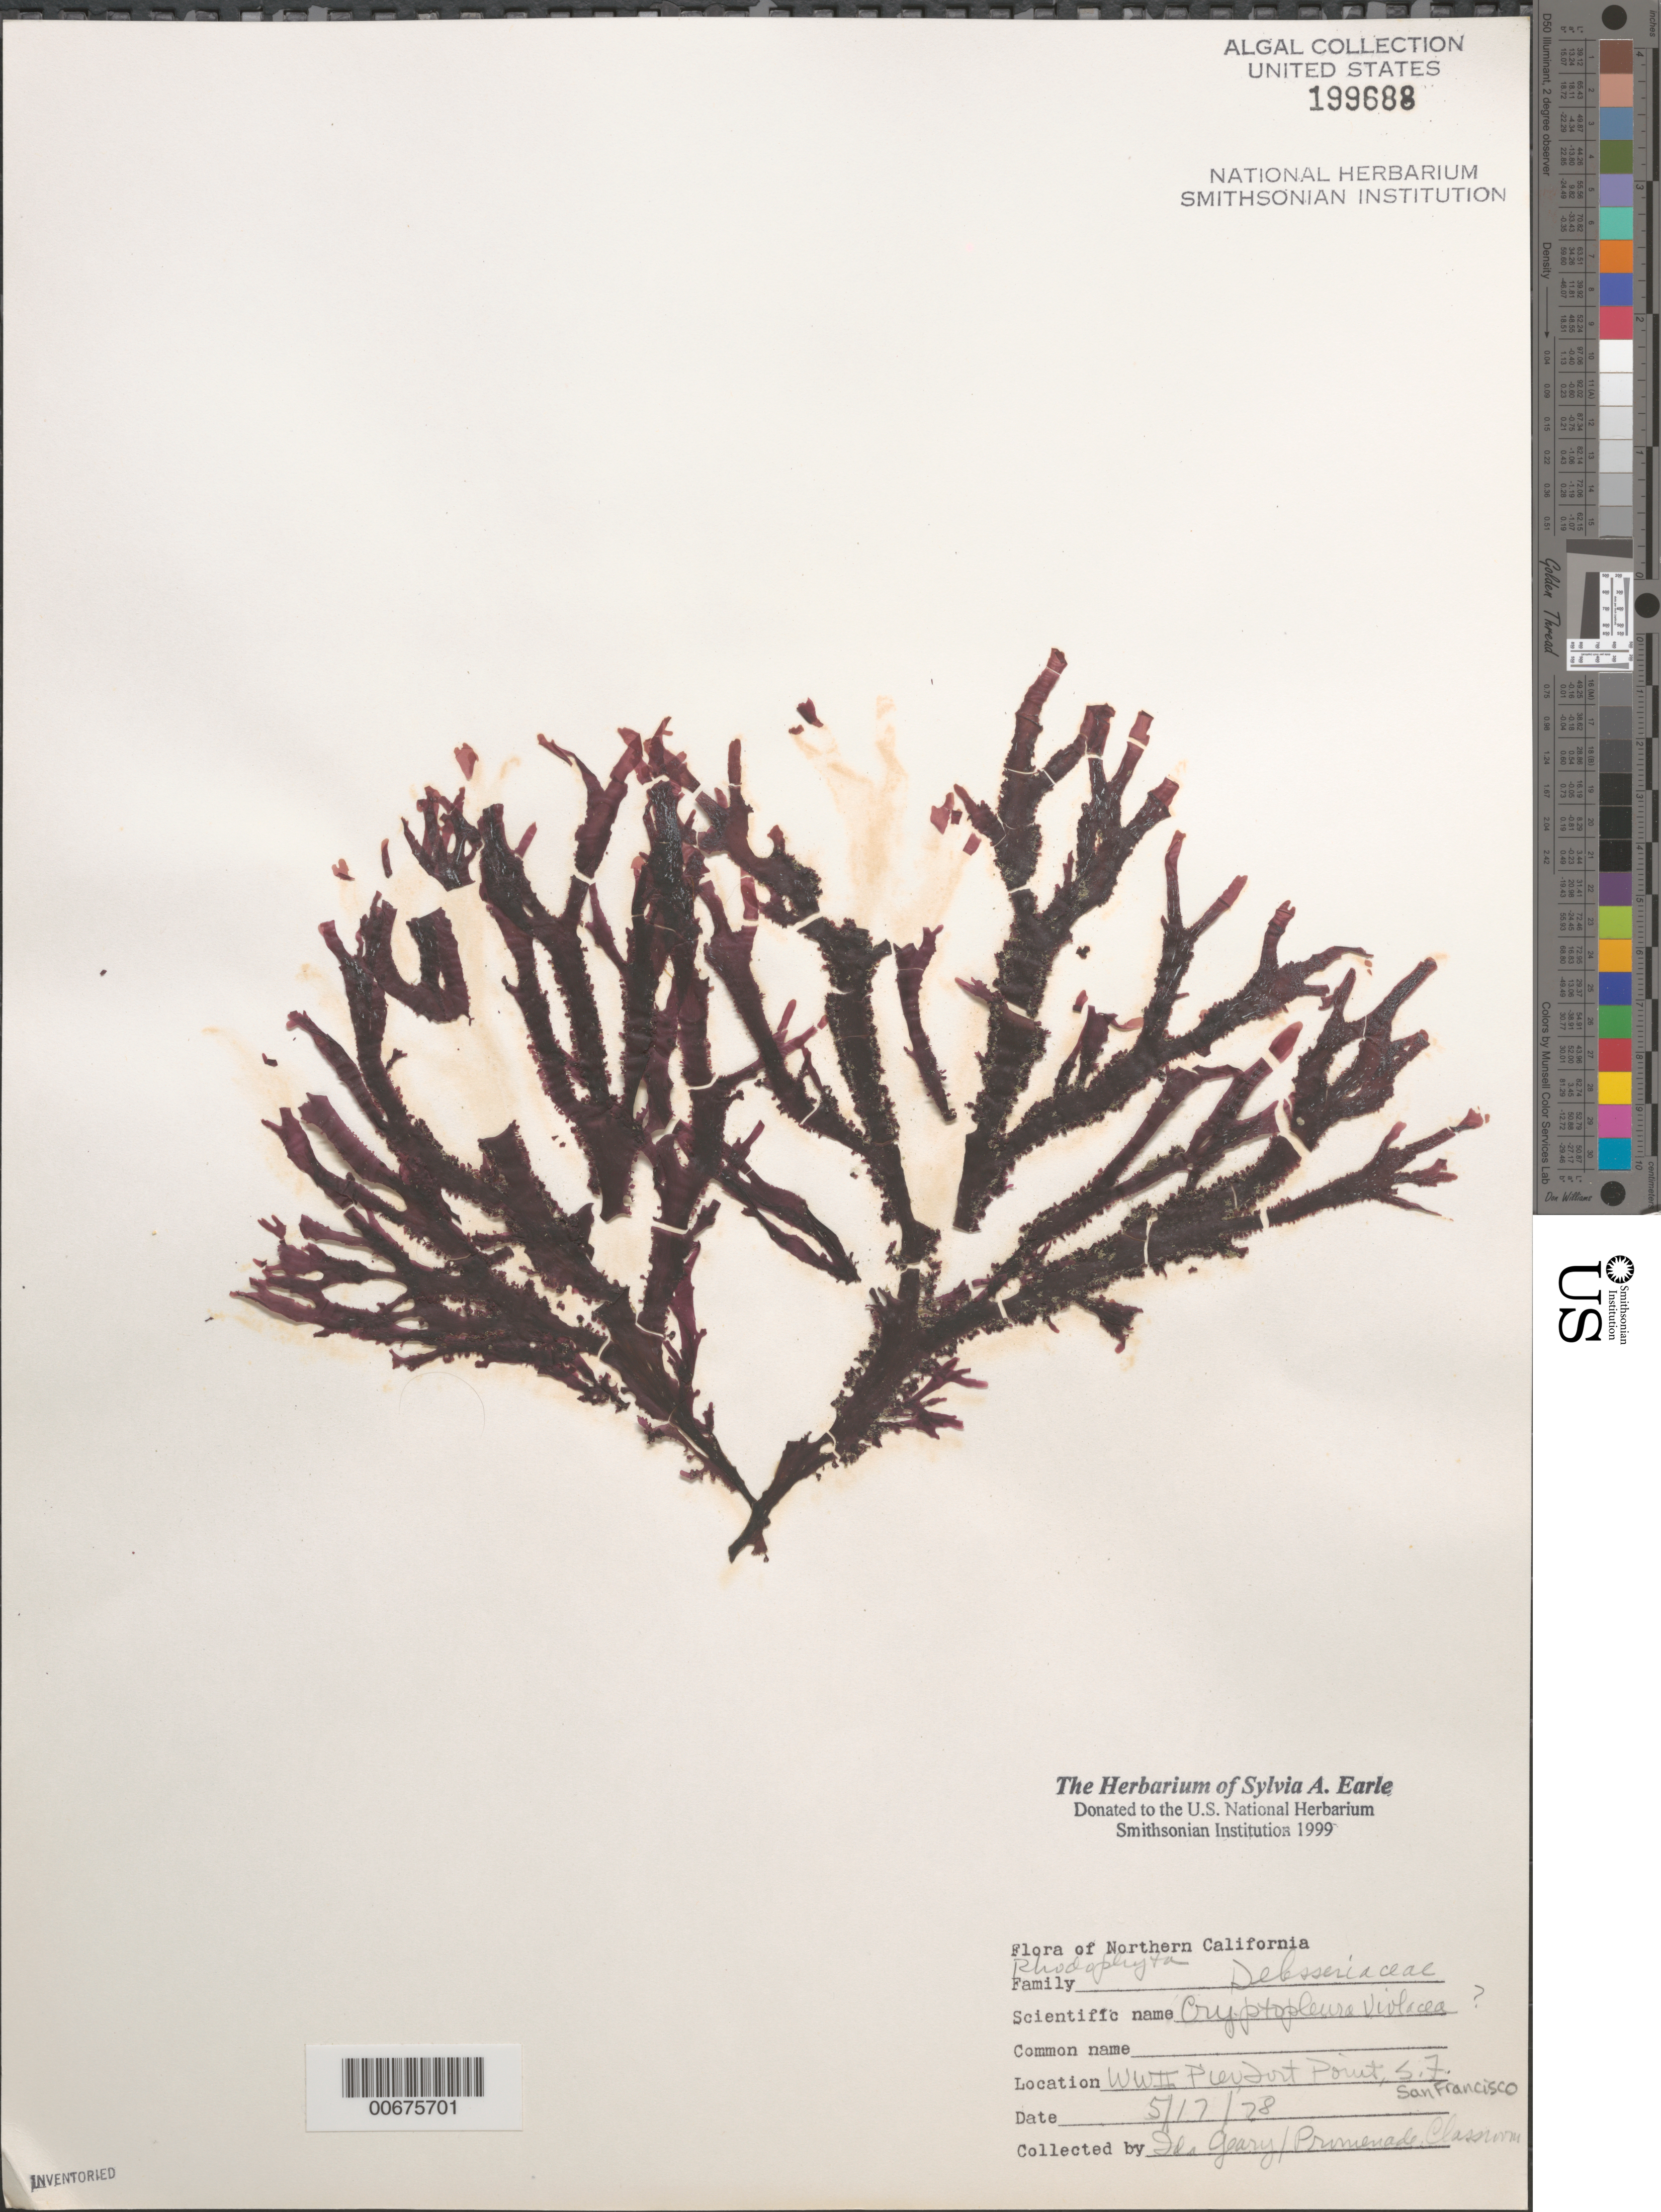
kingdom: Plantae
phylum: Rhodophyta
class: Florideophyceae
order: Ceramiales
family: Delesseriaceae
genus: Cryptopleura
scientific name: Cryptopleura violacea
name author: (J. Ag.) Kylin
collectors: I. Geary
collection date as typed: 17 May 1978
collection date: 1978-05-17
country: United States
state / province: California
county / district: San Francisco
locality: San Francisco, Fort Point, World War II Pier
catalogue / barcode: US 199688